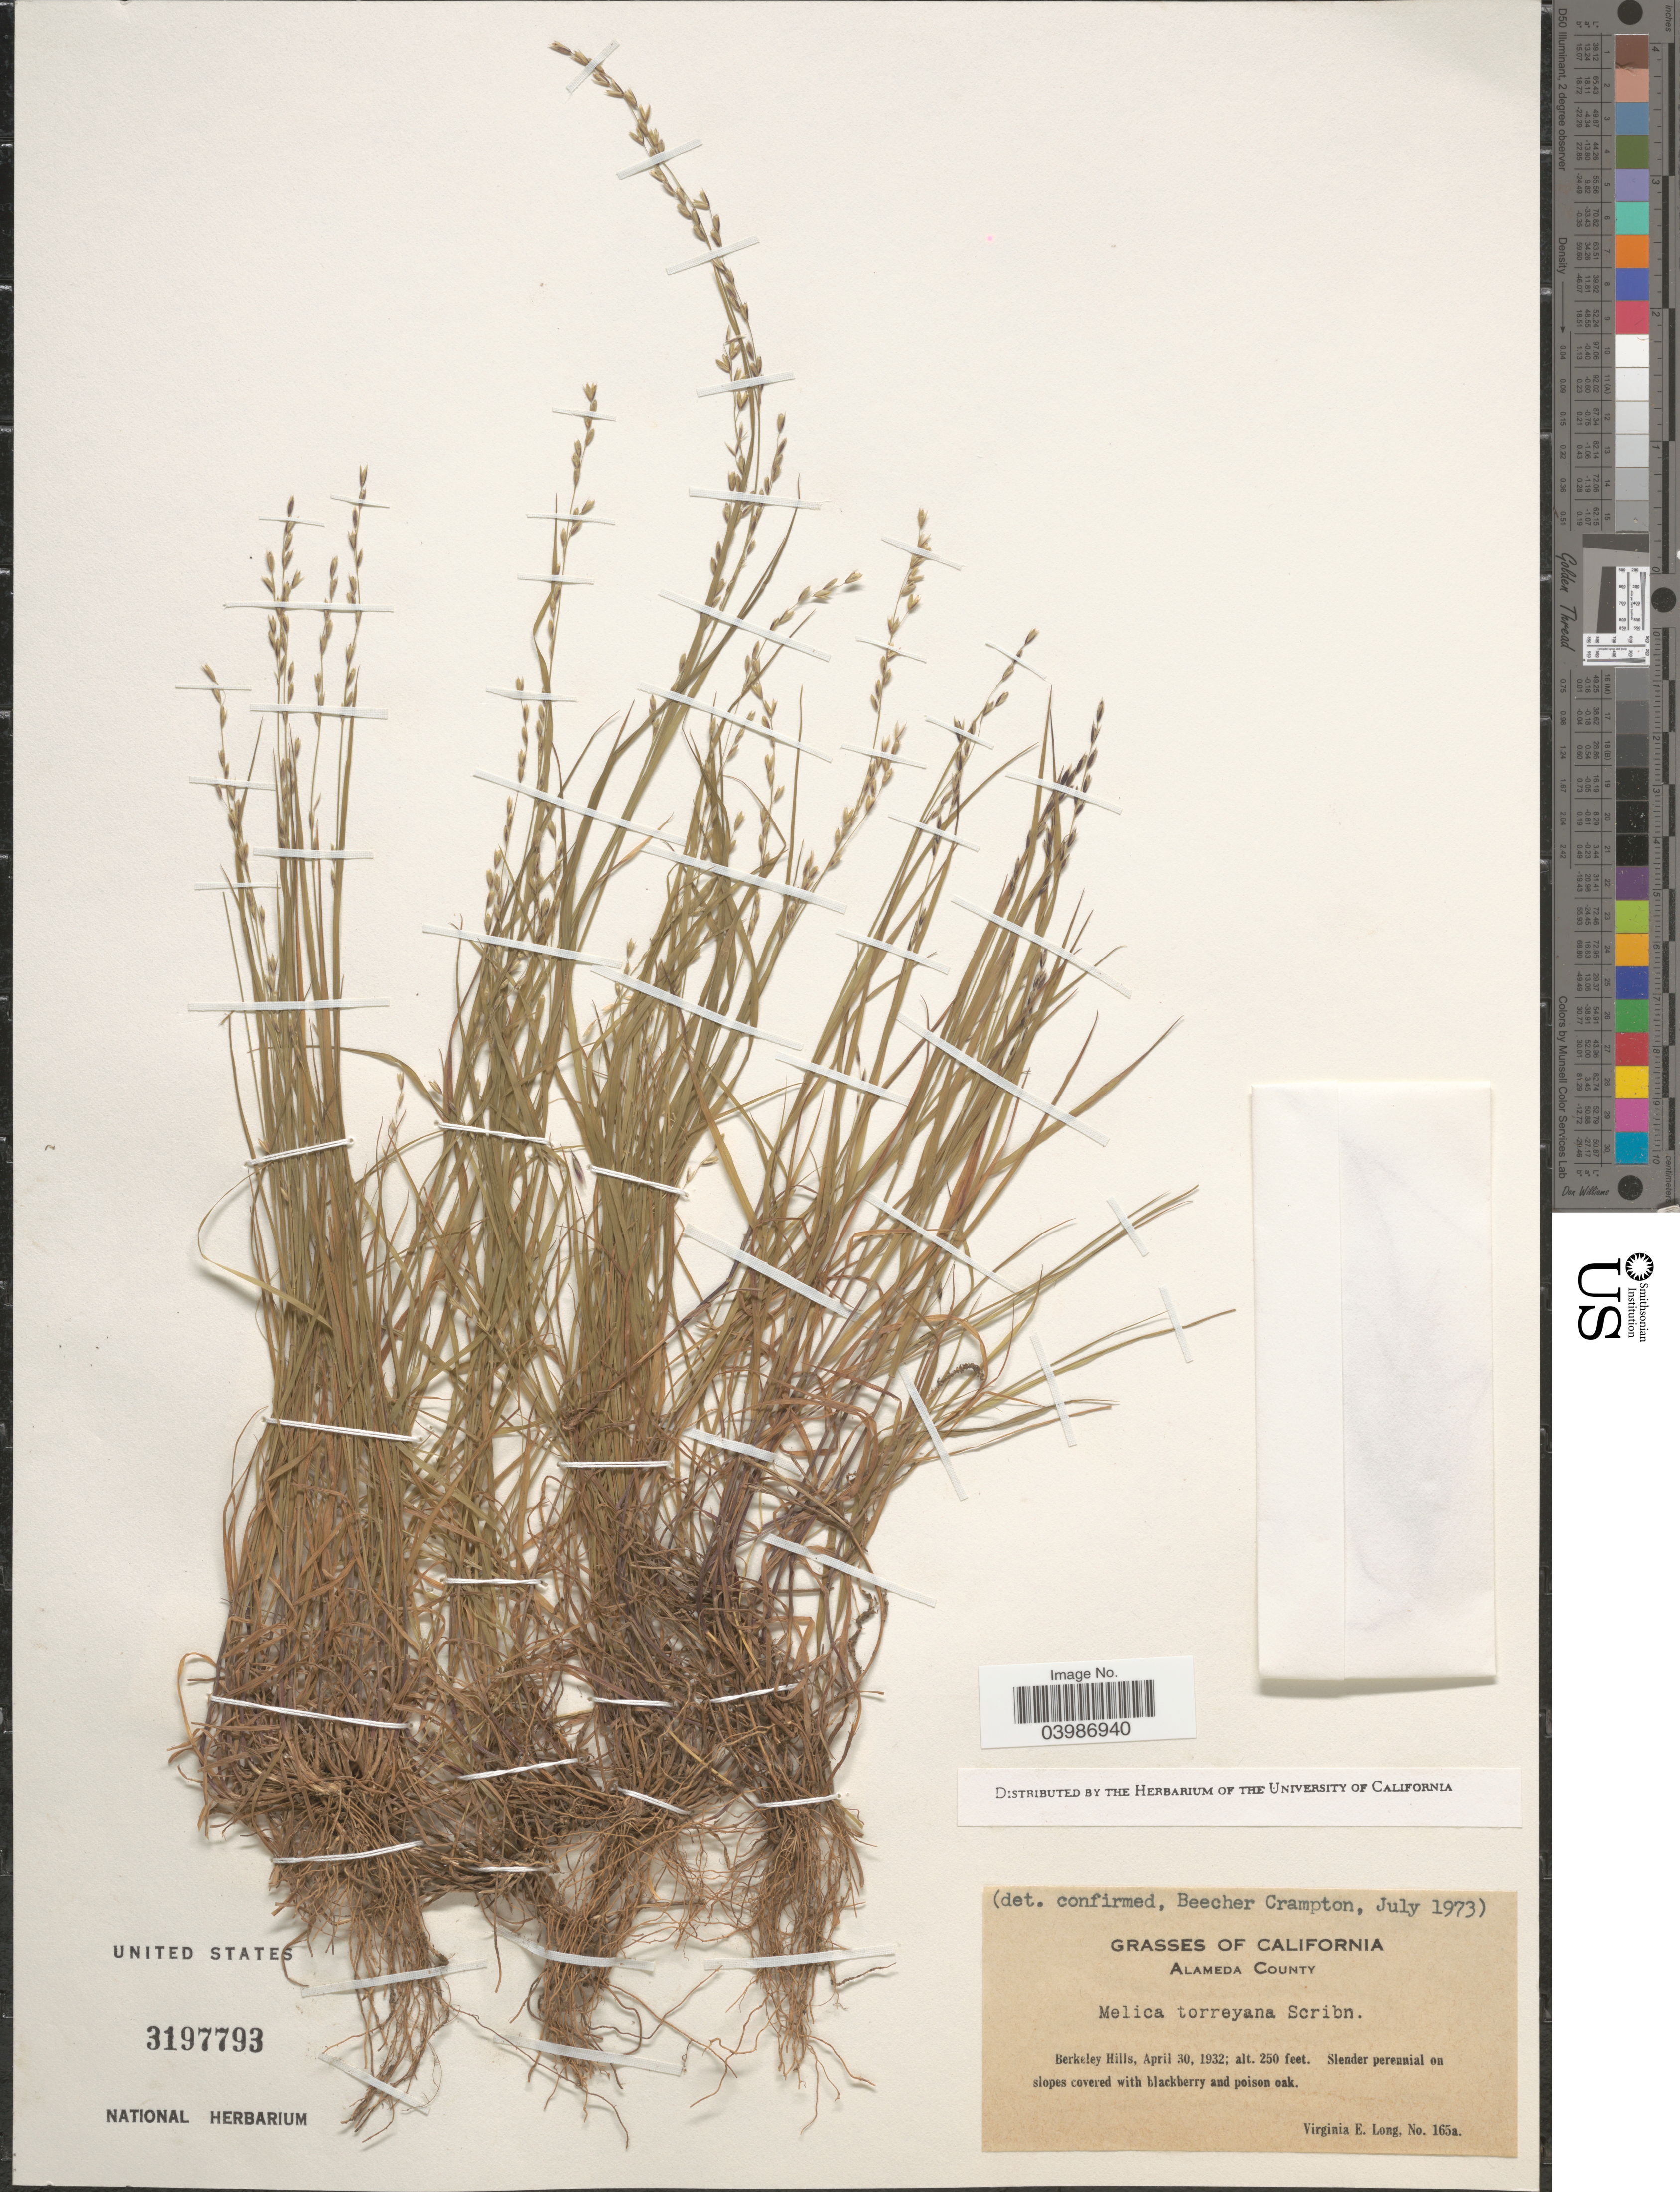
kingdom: Plantae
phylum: Tracheophyta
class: Liliopsida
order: Poales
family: Poaceae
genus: Melica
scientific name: Melica torreyana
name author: Scribn.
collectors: V. Long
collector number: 165a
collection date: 1932-04-30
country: United States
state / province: California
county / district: Alameda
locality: Alameda County. Berkeley Hills.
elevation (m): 76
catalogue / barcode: US 3197793